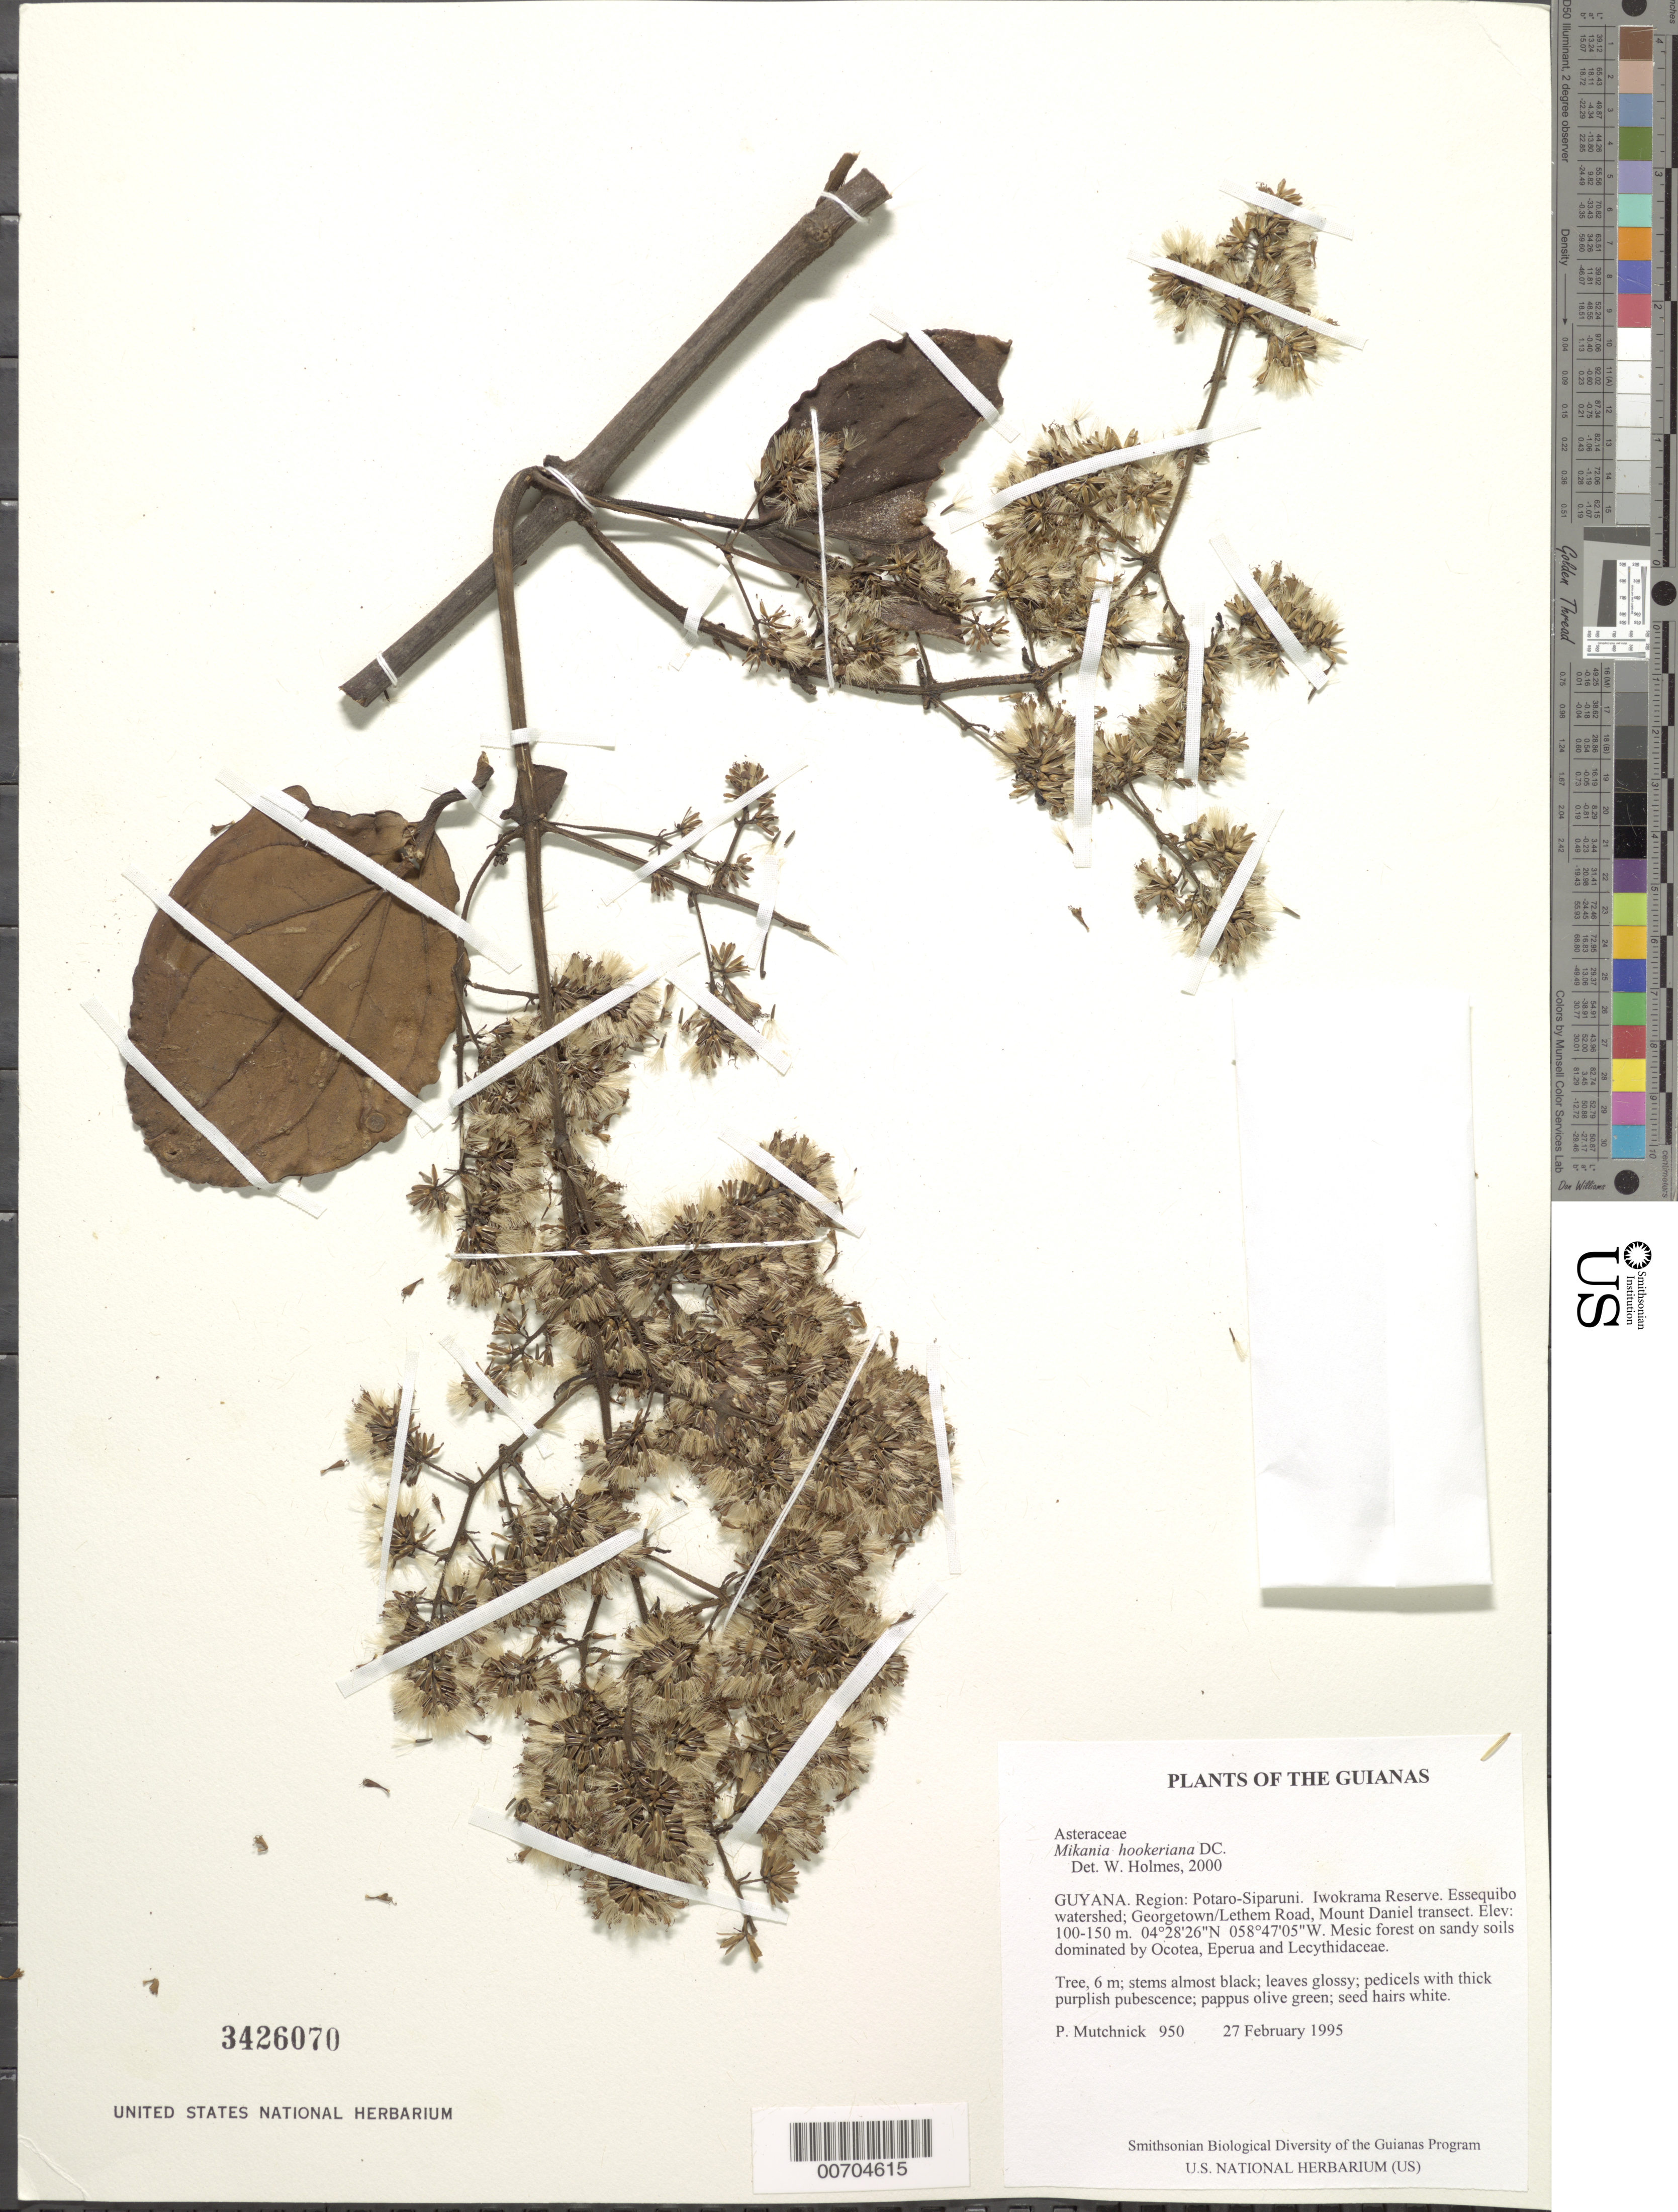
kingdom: Plantae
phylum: Tracheophyta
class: Magnoliopsida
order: Asterales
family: Asteraceae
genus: Mikania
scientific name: Mikania hookeriana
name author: DC.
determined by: Holmes, W.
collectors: P. Mutchnick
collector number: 950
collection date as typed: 27 February 1995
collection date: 1995-02-27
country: Guyana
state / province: Potaro-Siparuni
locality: Iwokrama Reserve. Essequibo watershed; Georgetown/Lethem Road, Mount Daniel transect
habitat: Mesic forest on sandy soils dominated by Ocotea, Eperua and Lecythidaceae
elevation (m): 100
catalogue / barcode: US 3426070